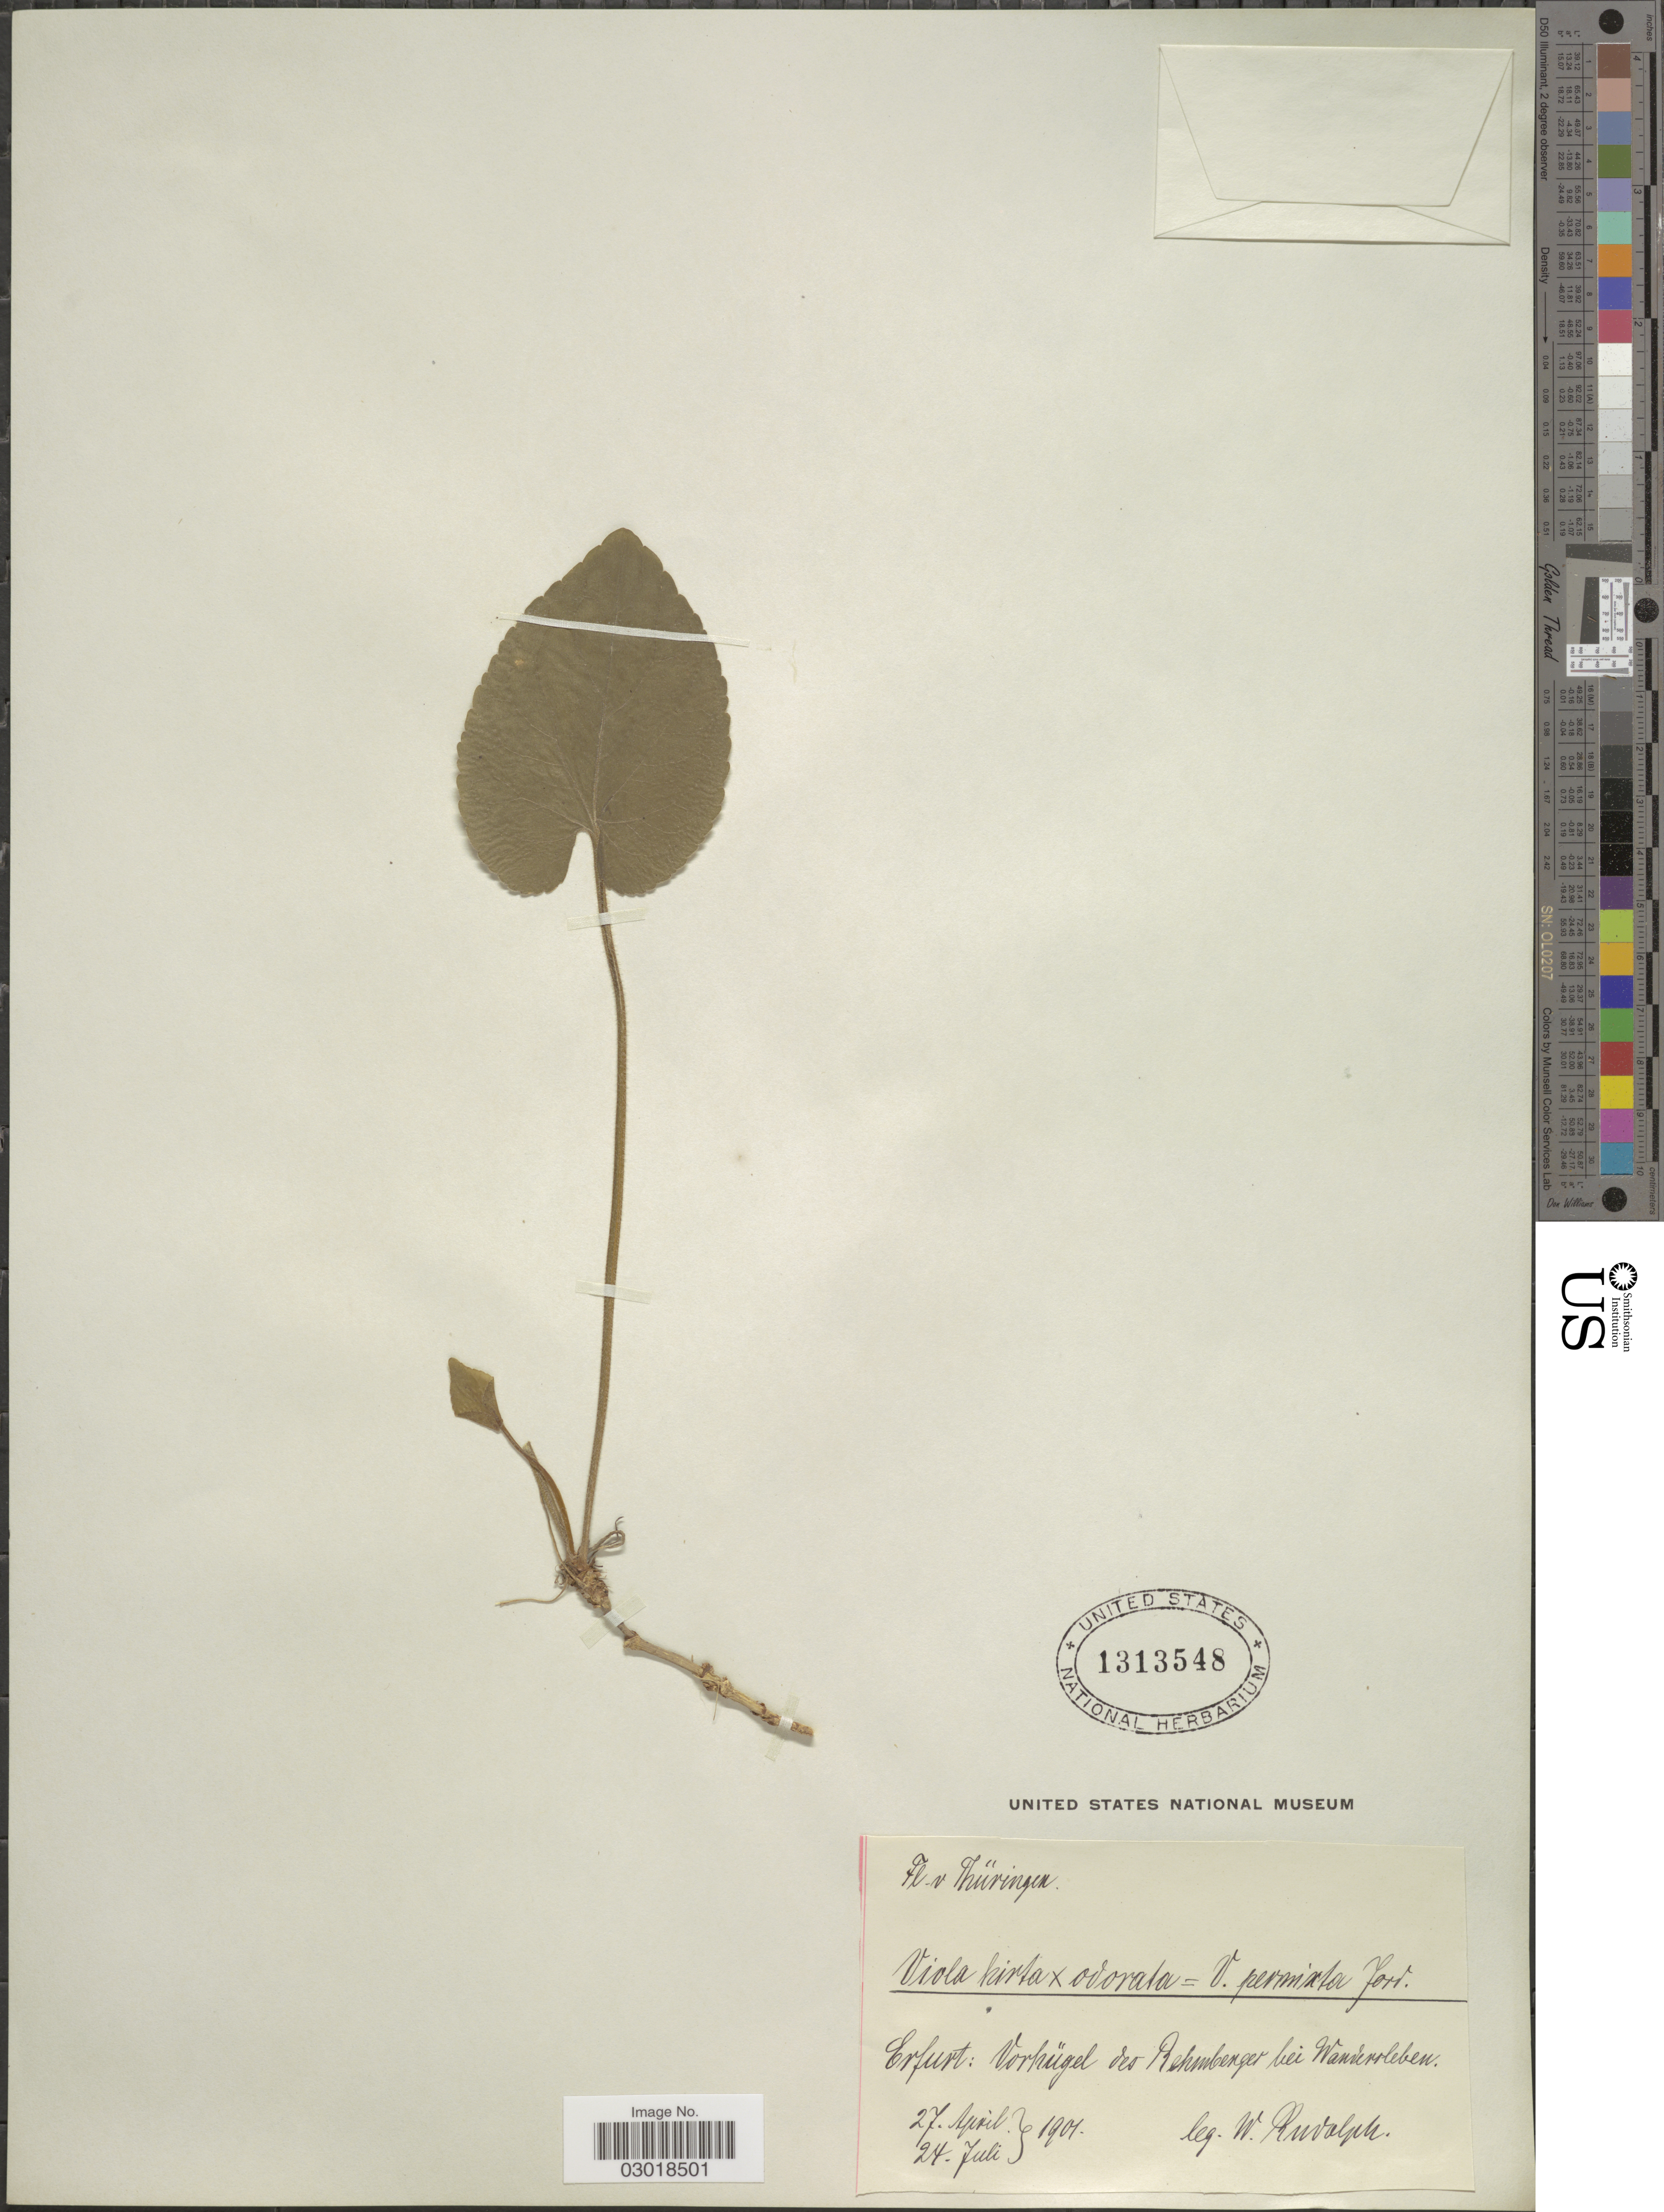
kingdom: Plantae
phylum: Tracheophyta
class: Magnoliopsida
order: Malpighiales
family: Violaceae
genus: Viola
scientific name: Viola hirta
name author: L.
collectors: Rudolph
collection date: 1901-04-27/1901-07-24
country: Germany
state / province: Thuringia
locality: Erfurt: Vorhügel des Rehmbenger bei Wanderleben.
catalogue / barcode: US 1313548